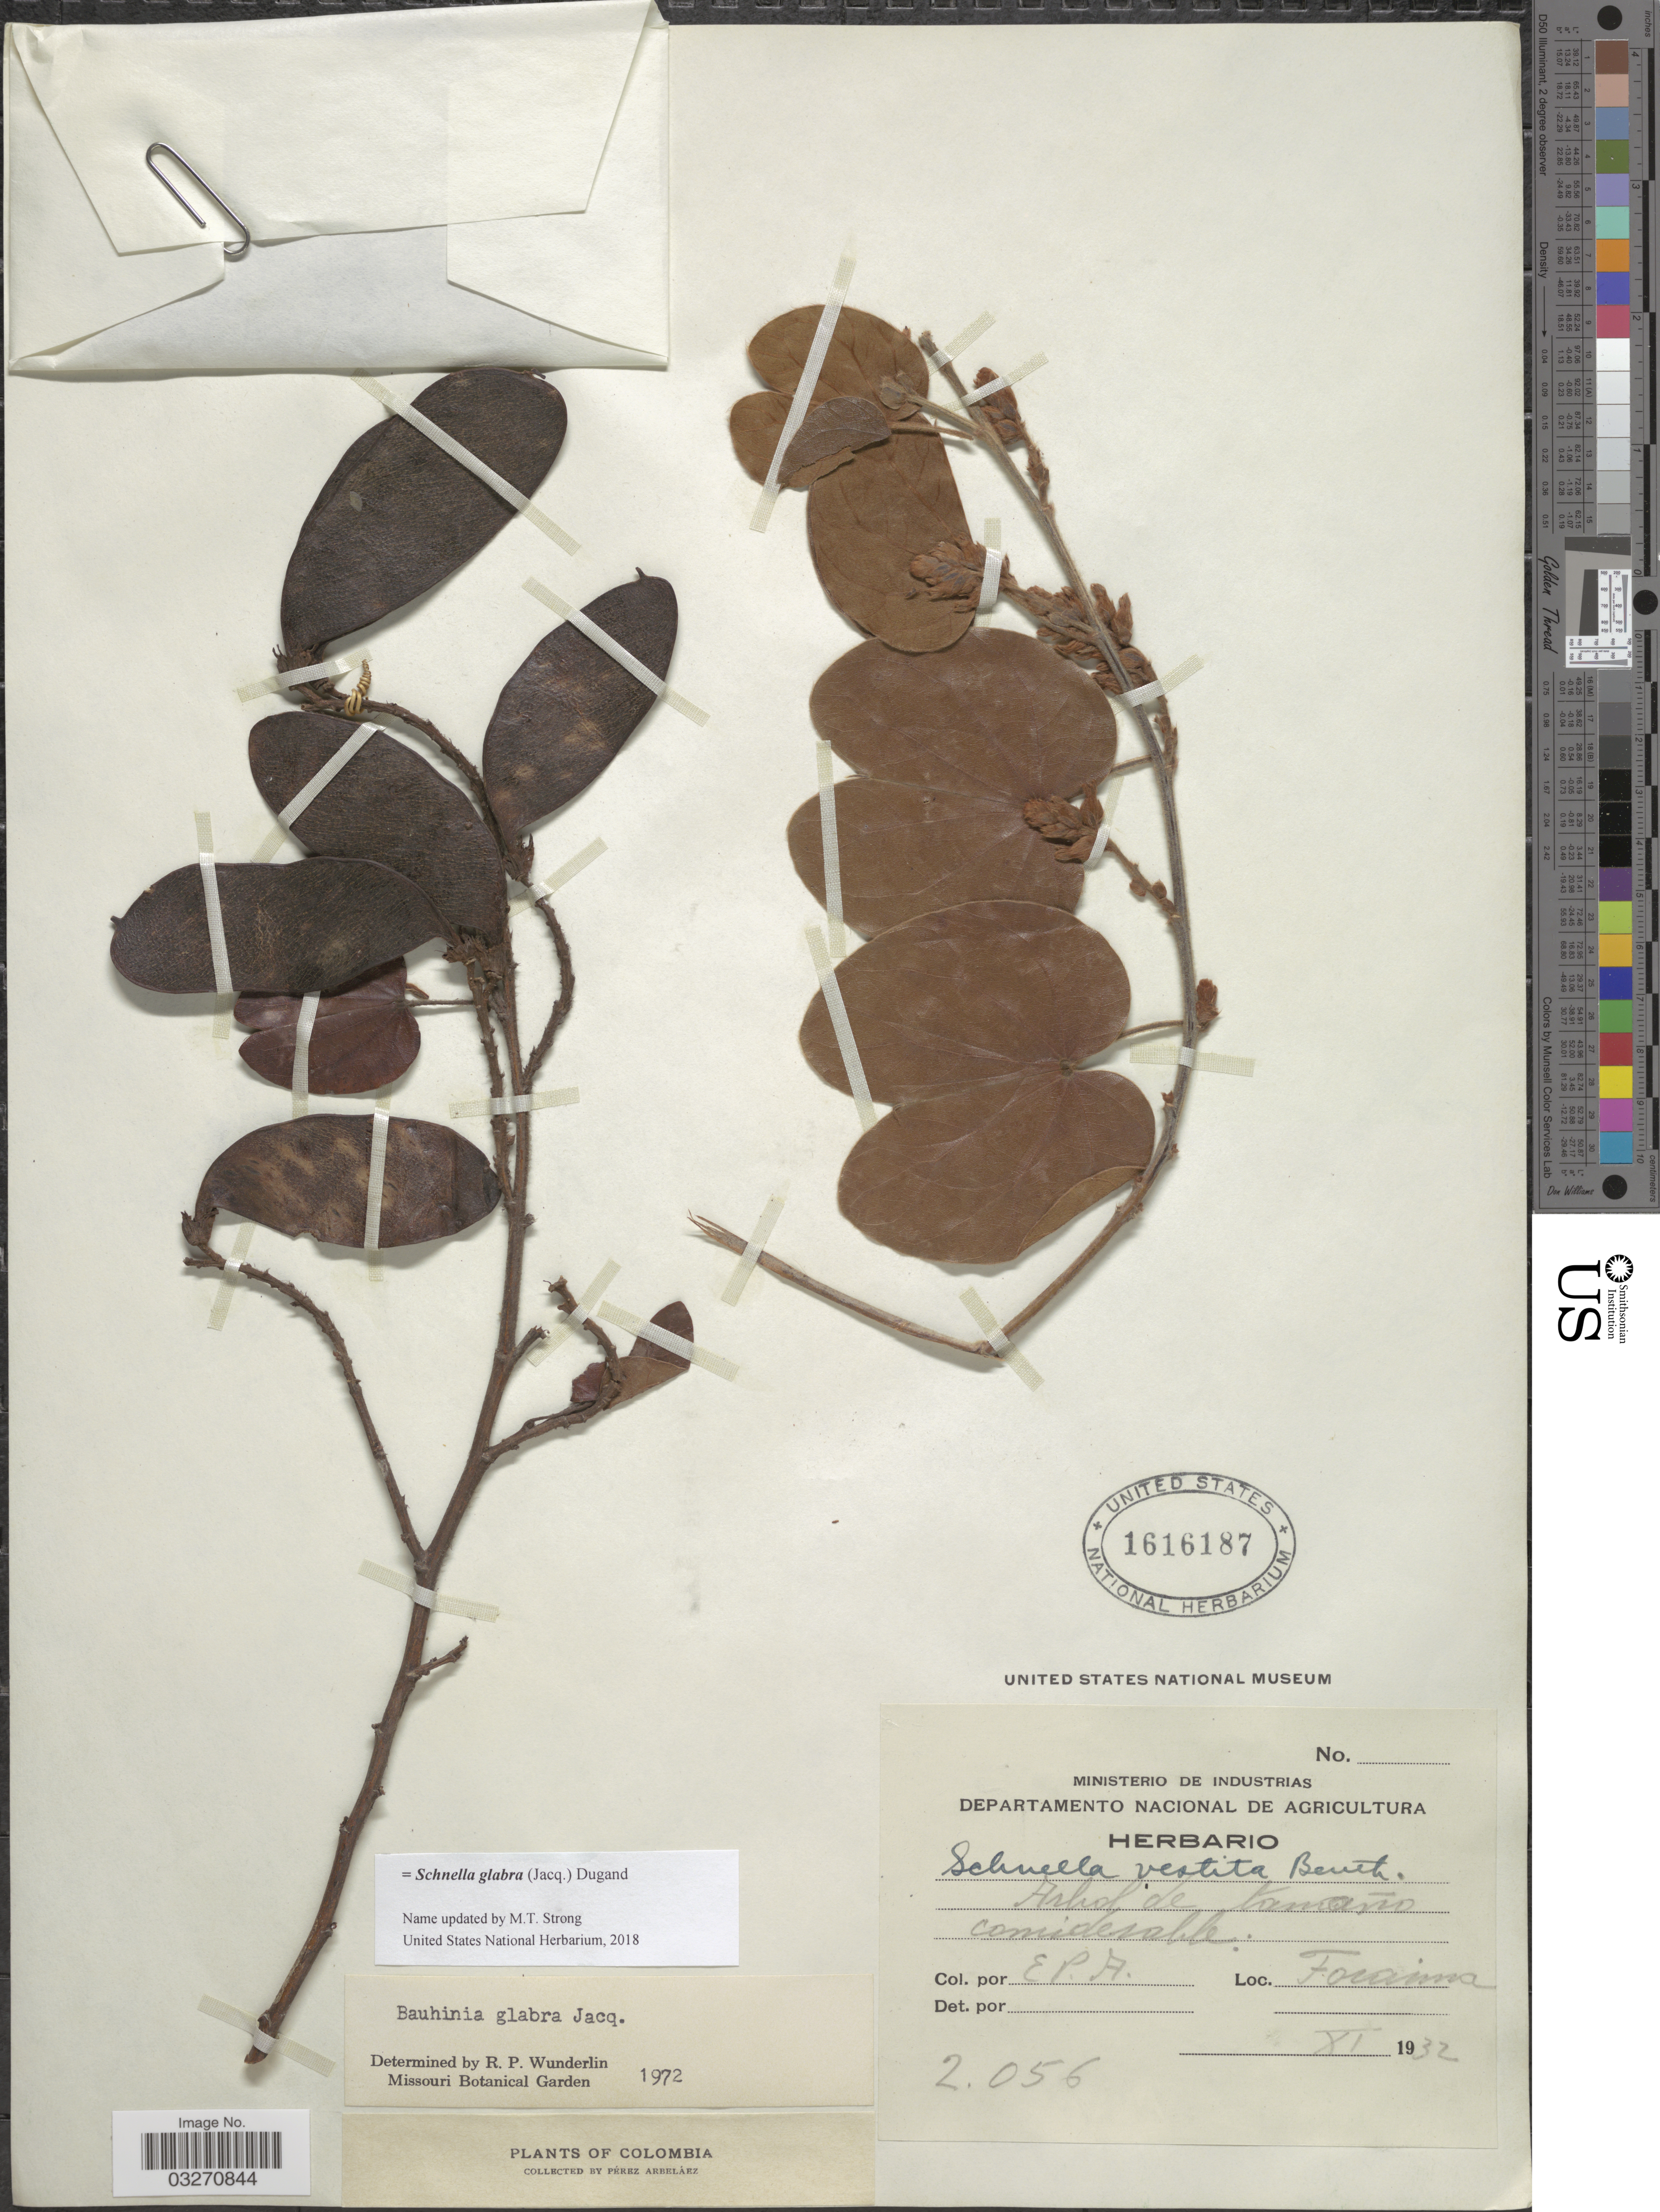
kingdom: Plantae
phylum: Tracheophyta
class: Magnoliopsida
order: Fabales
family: Fabaceae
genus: Schnella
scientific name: Schnella glabra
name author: (Jacq.) Dugand G.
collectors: E. Pérez Arbeláez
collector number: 2056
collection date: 1932-11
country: Colombia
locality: Tocaima.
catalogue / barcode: US 1616187